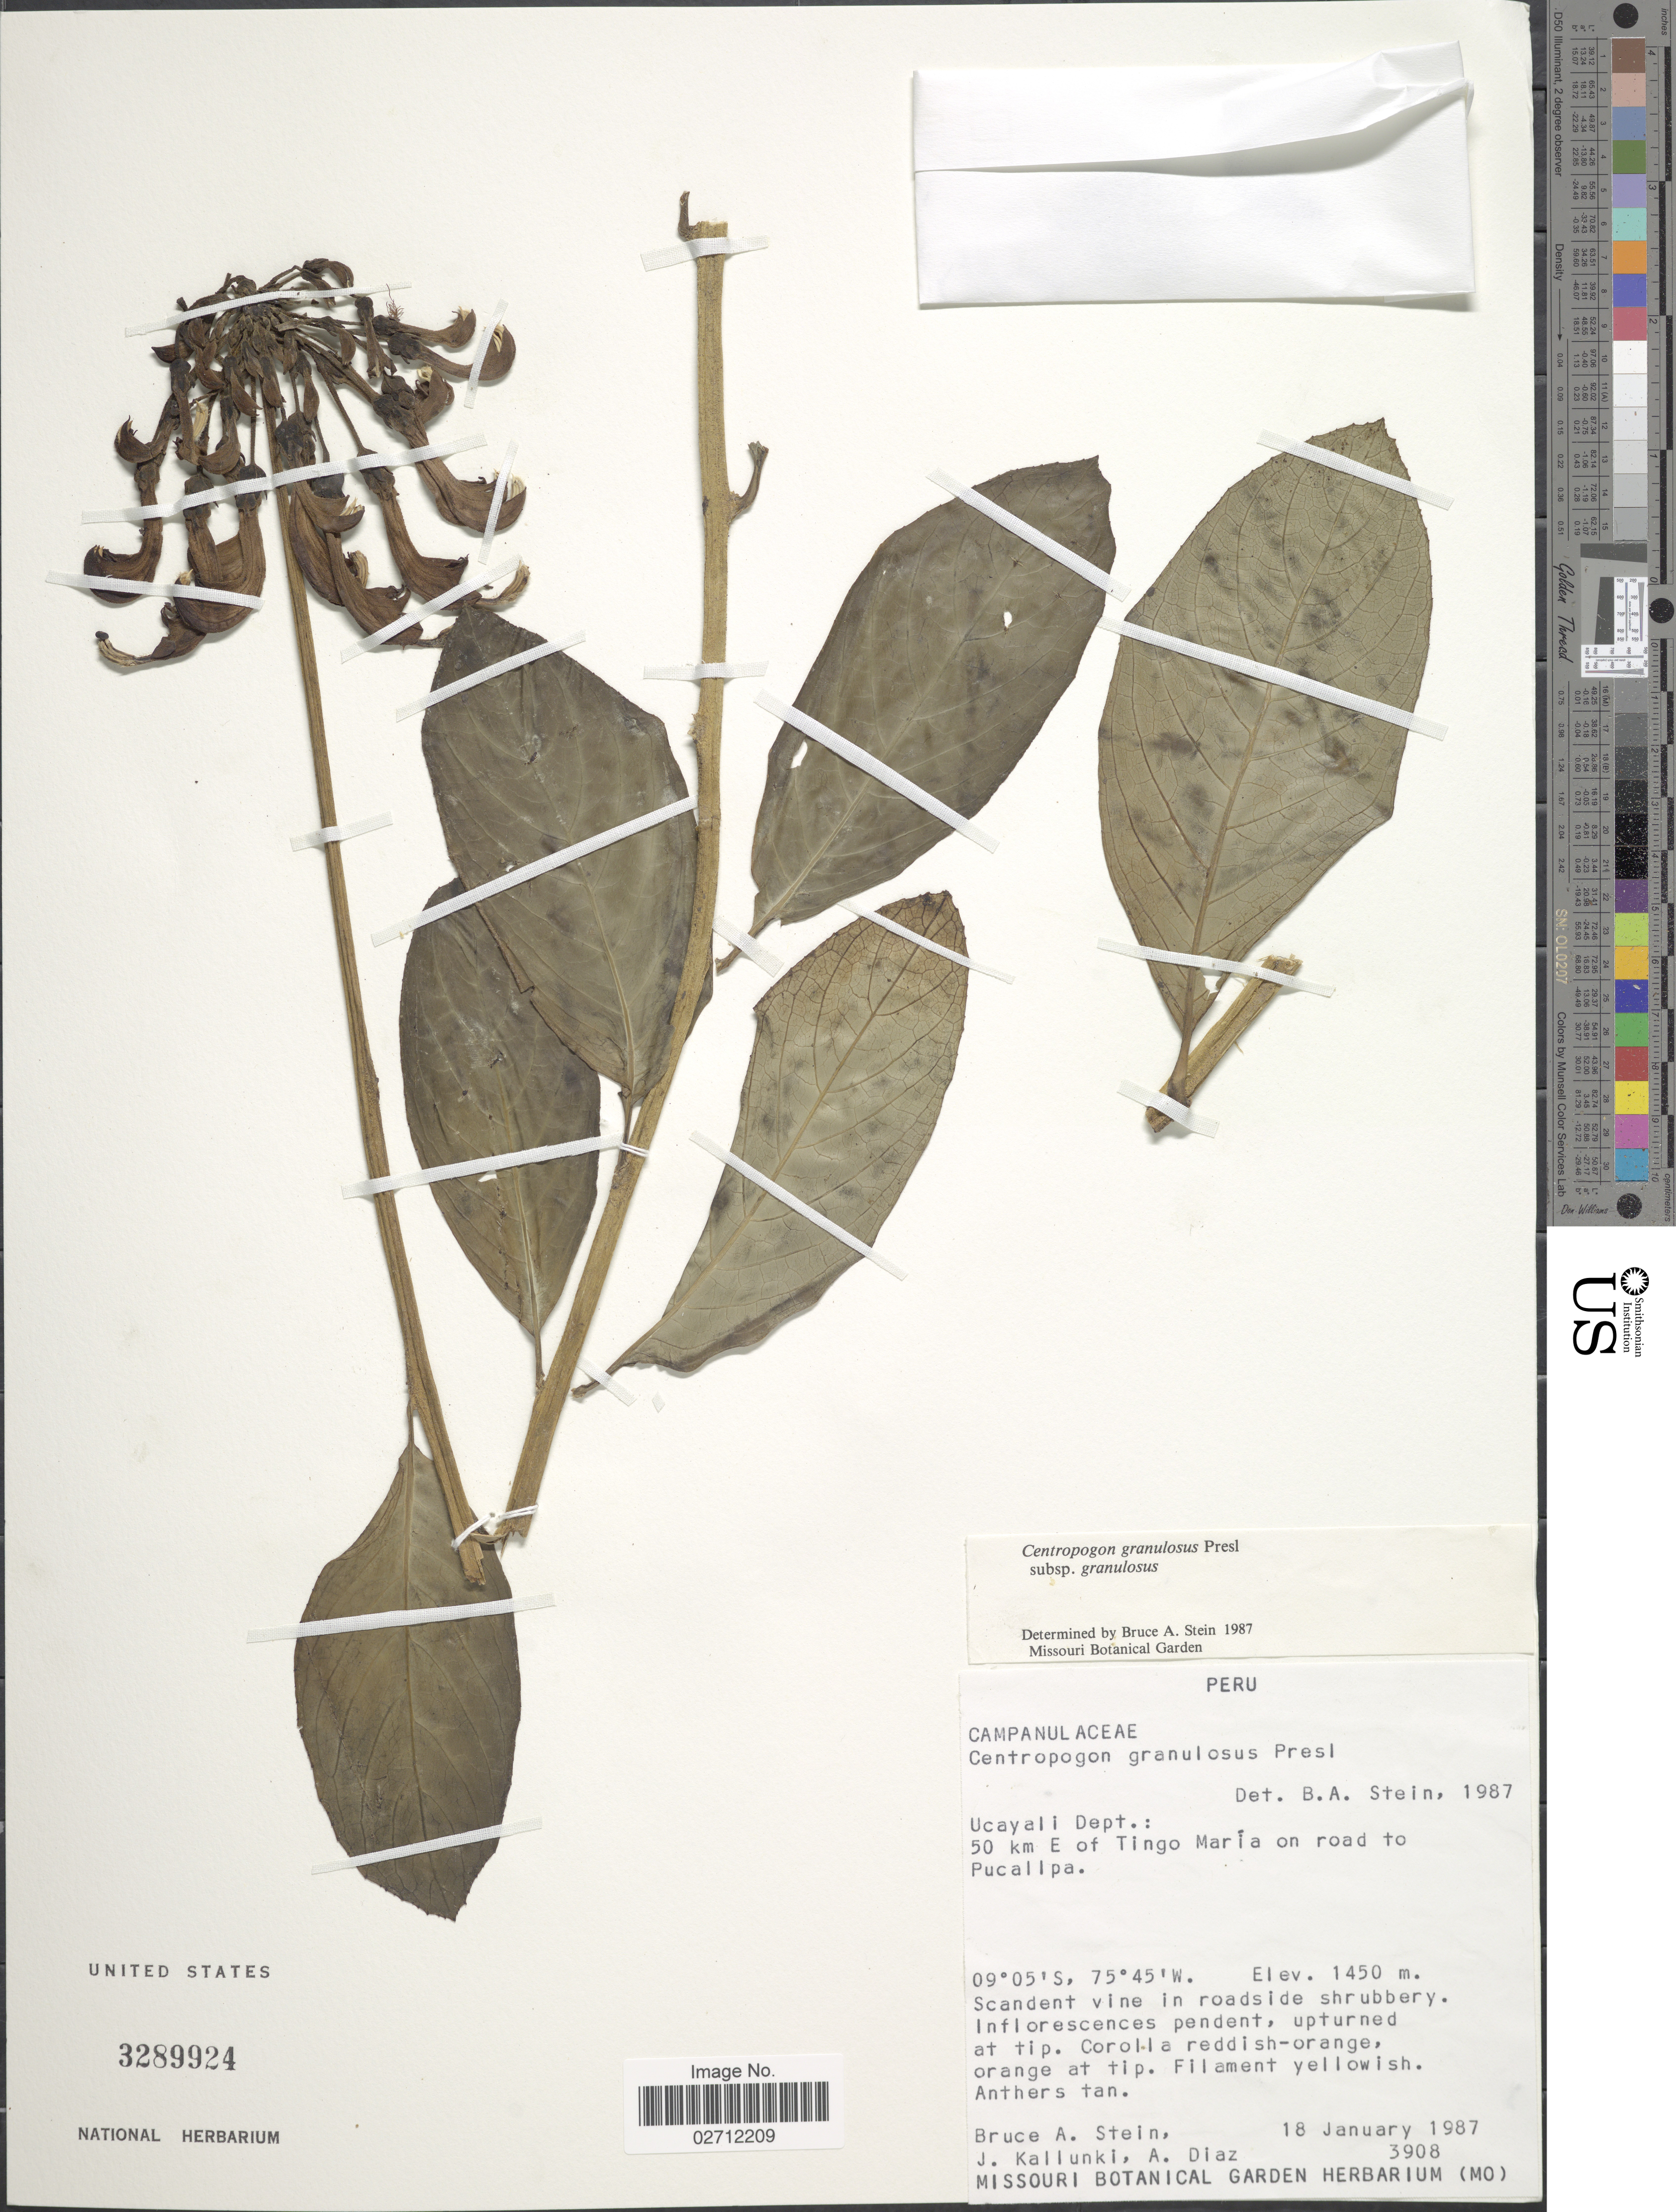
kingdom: Plantae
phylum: Tracheophyta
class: Magnoliopsida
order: Asterales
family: Campanulaceae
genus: Centropogon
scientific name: Centropogon granulosus subsp. granulosus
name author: C. Presl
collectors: B. A. Stein, J. Kallunki & A. Diaz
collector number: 3908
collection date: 1987-01-18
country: Peru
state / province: Ucayali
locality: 50 km E of Tingo Maria on road to Pucallpa.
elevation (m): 1450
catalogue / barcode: US 3289924